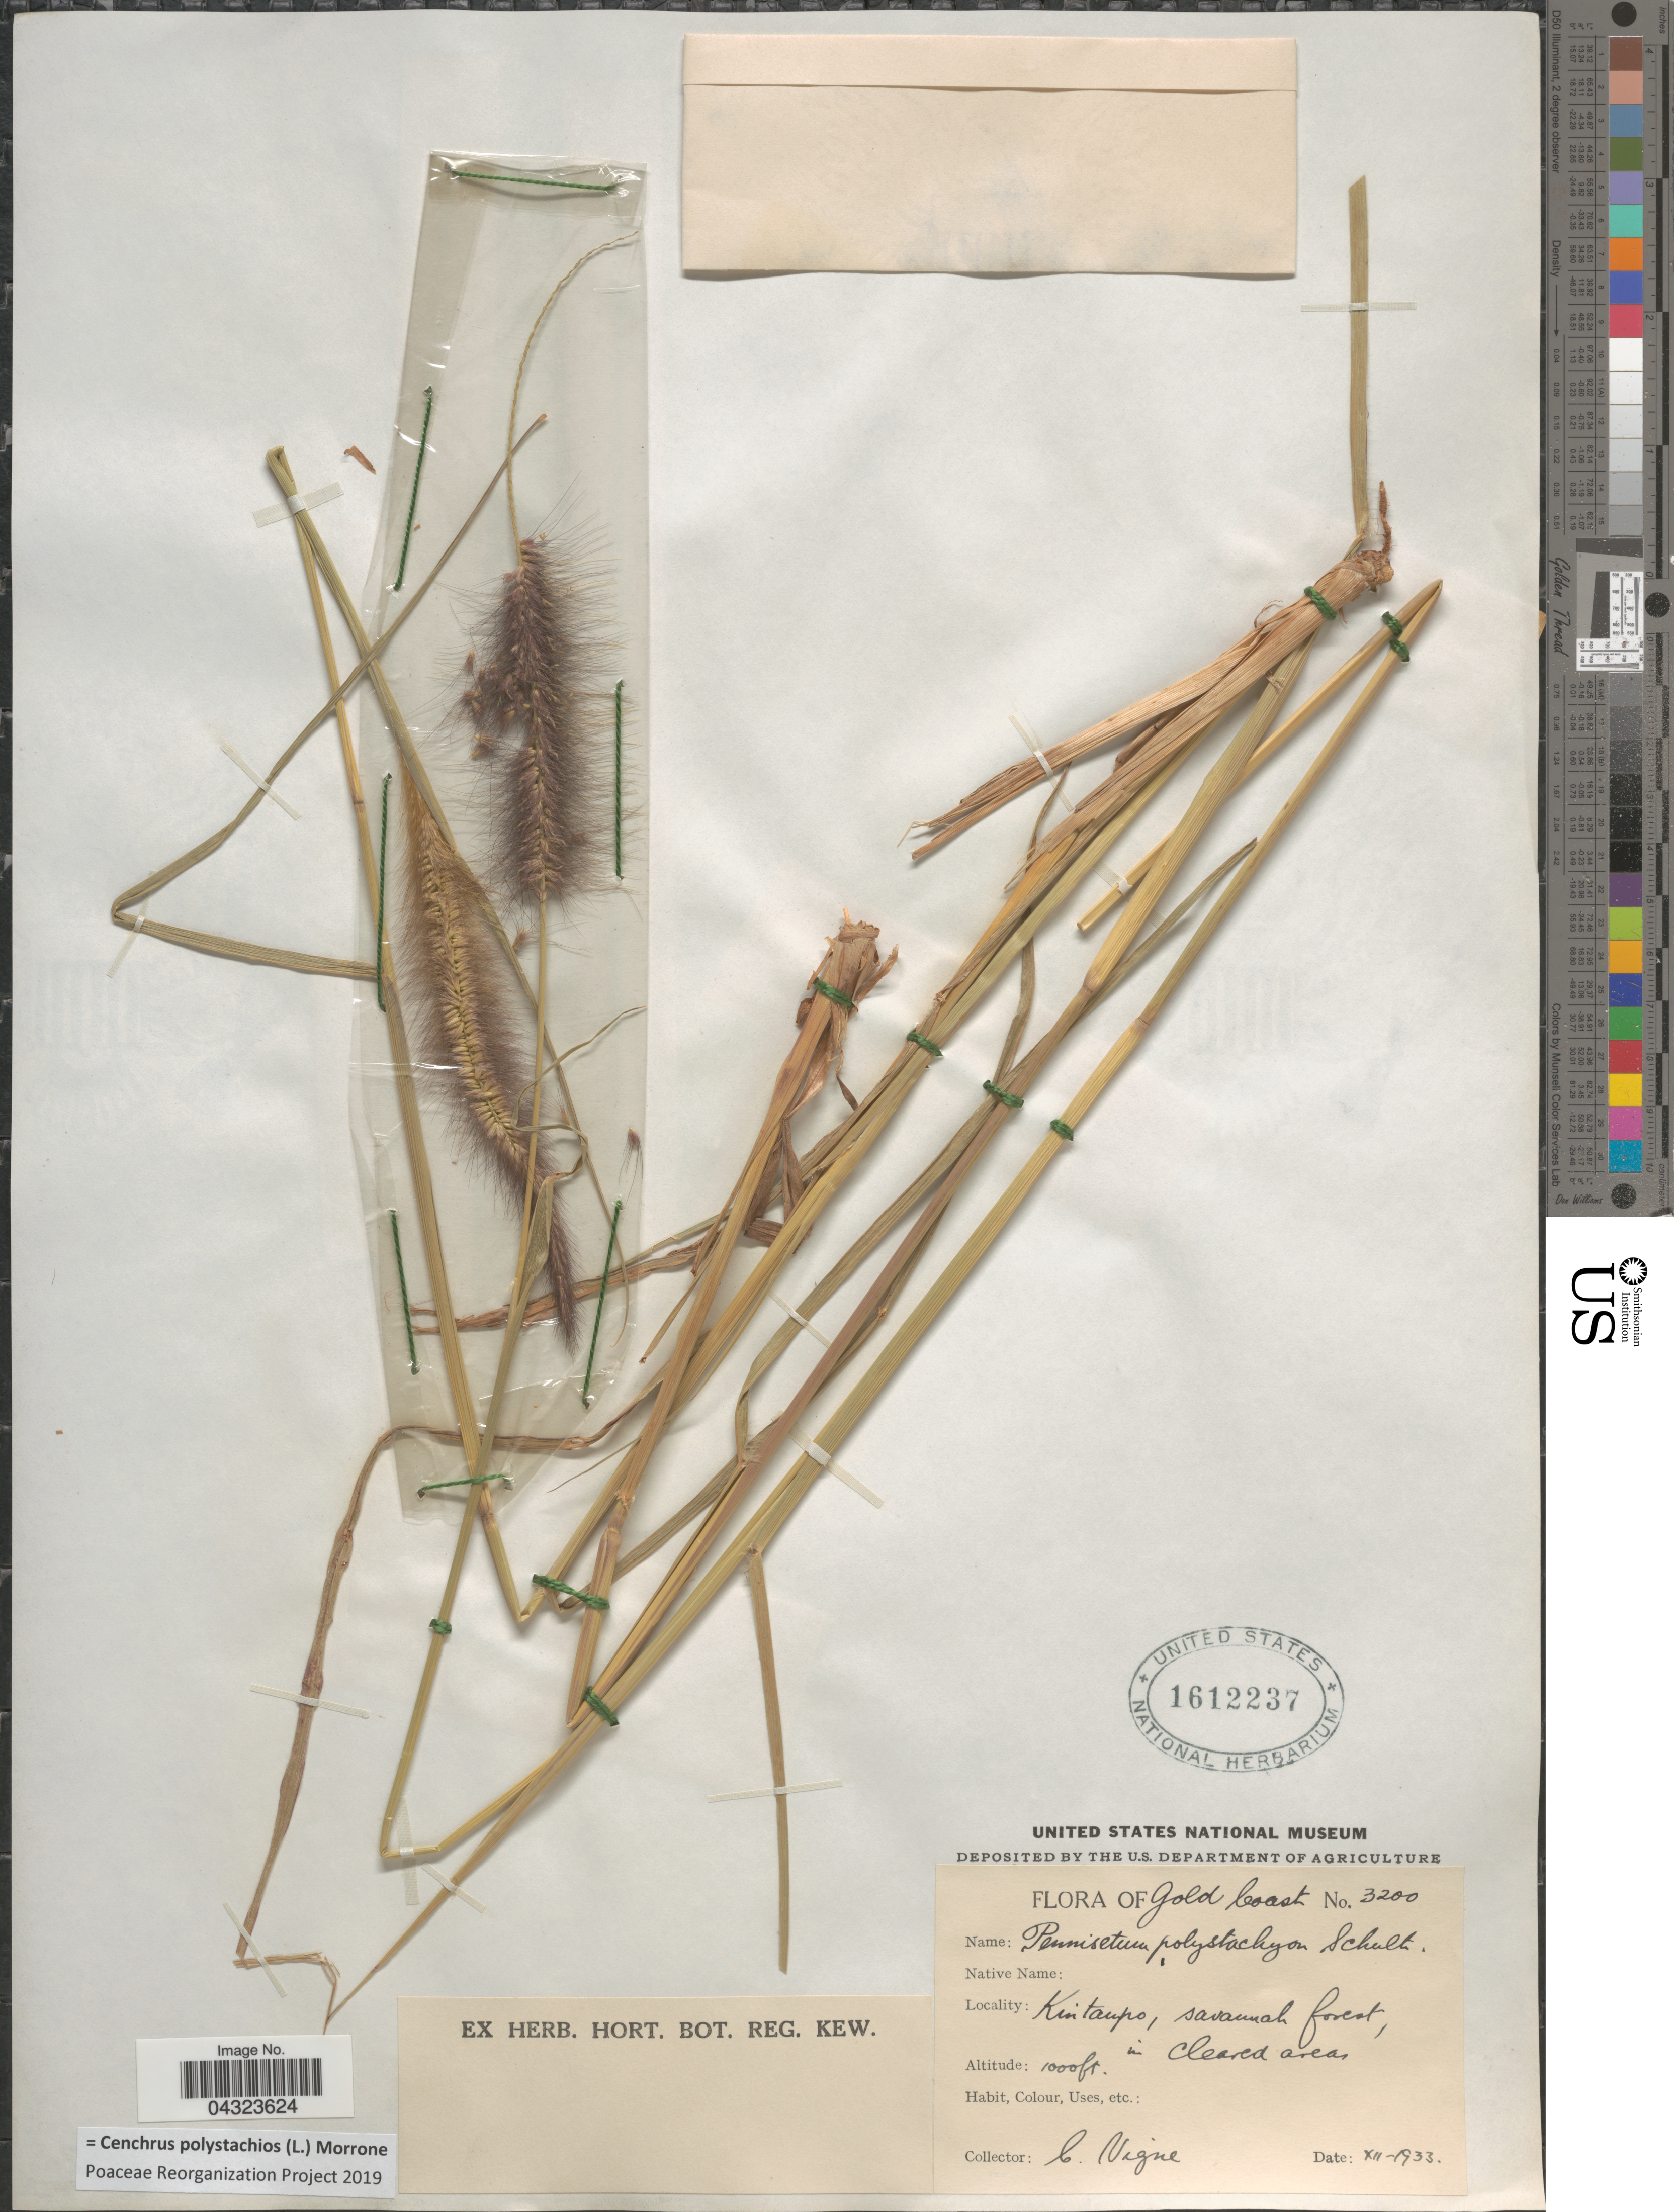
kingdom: Plantae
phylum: Tracheophyta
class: Liliopsida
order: Poales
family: Poaceae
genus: Cenchrus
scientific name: Cenchrus polystachios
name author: (L.) Morrone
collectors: C. Vigne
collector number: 3200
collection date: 1933-12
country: Ghana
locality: Gold Coast. Kintampo.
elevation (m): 305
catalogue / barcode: US 1612237